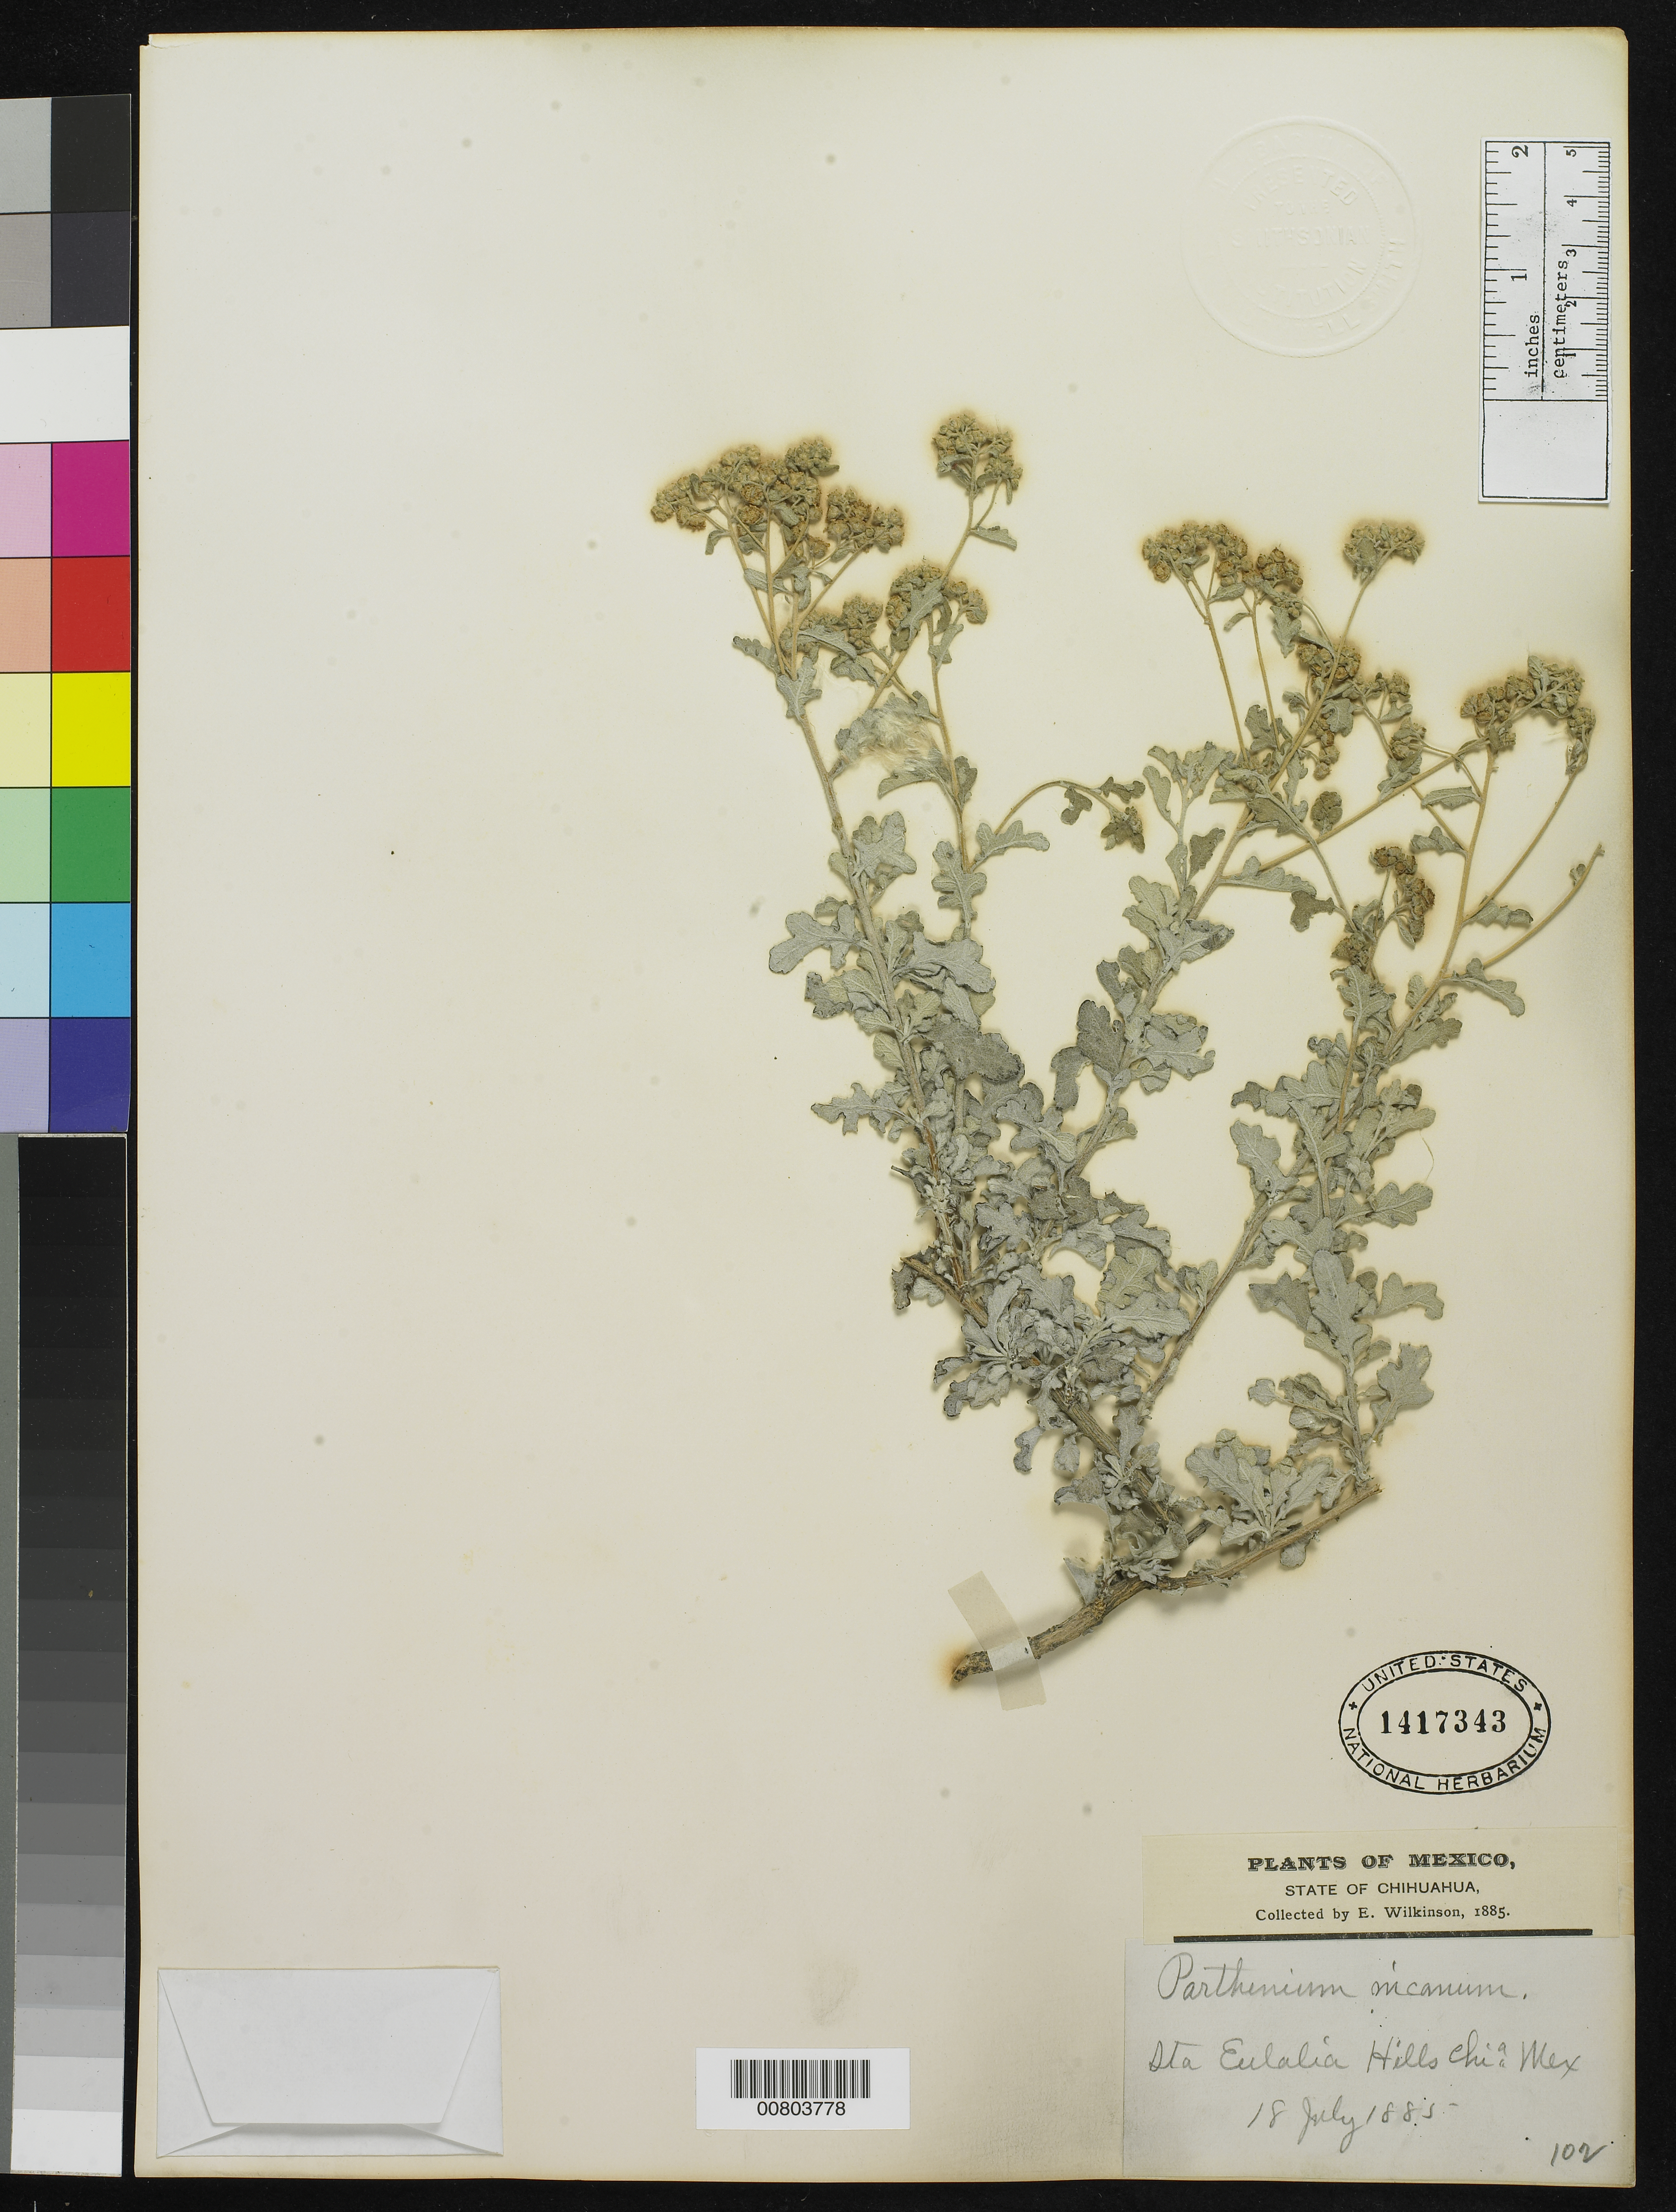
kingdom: Plantae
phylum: Tracheophyta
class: Magnoliopsida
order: Asterales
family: Asteraceae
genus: Parthenium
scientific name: Parthenium incanum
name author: Kunth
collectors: E. Wilkinson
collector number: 102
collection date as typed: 18 Jul 1885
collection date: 1885-07-18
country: Mexico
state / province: Chihuahua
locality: Sta. Eulalia hills, Chihuahua.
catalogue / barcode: US 1417343